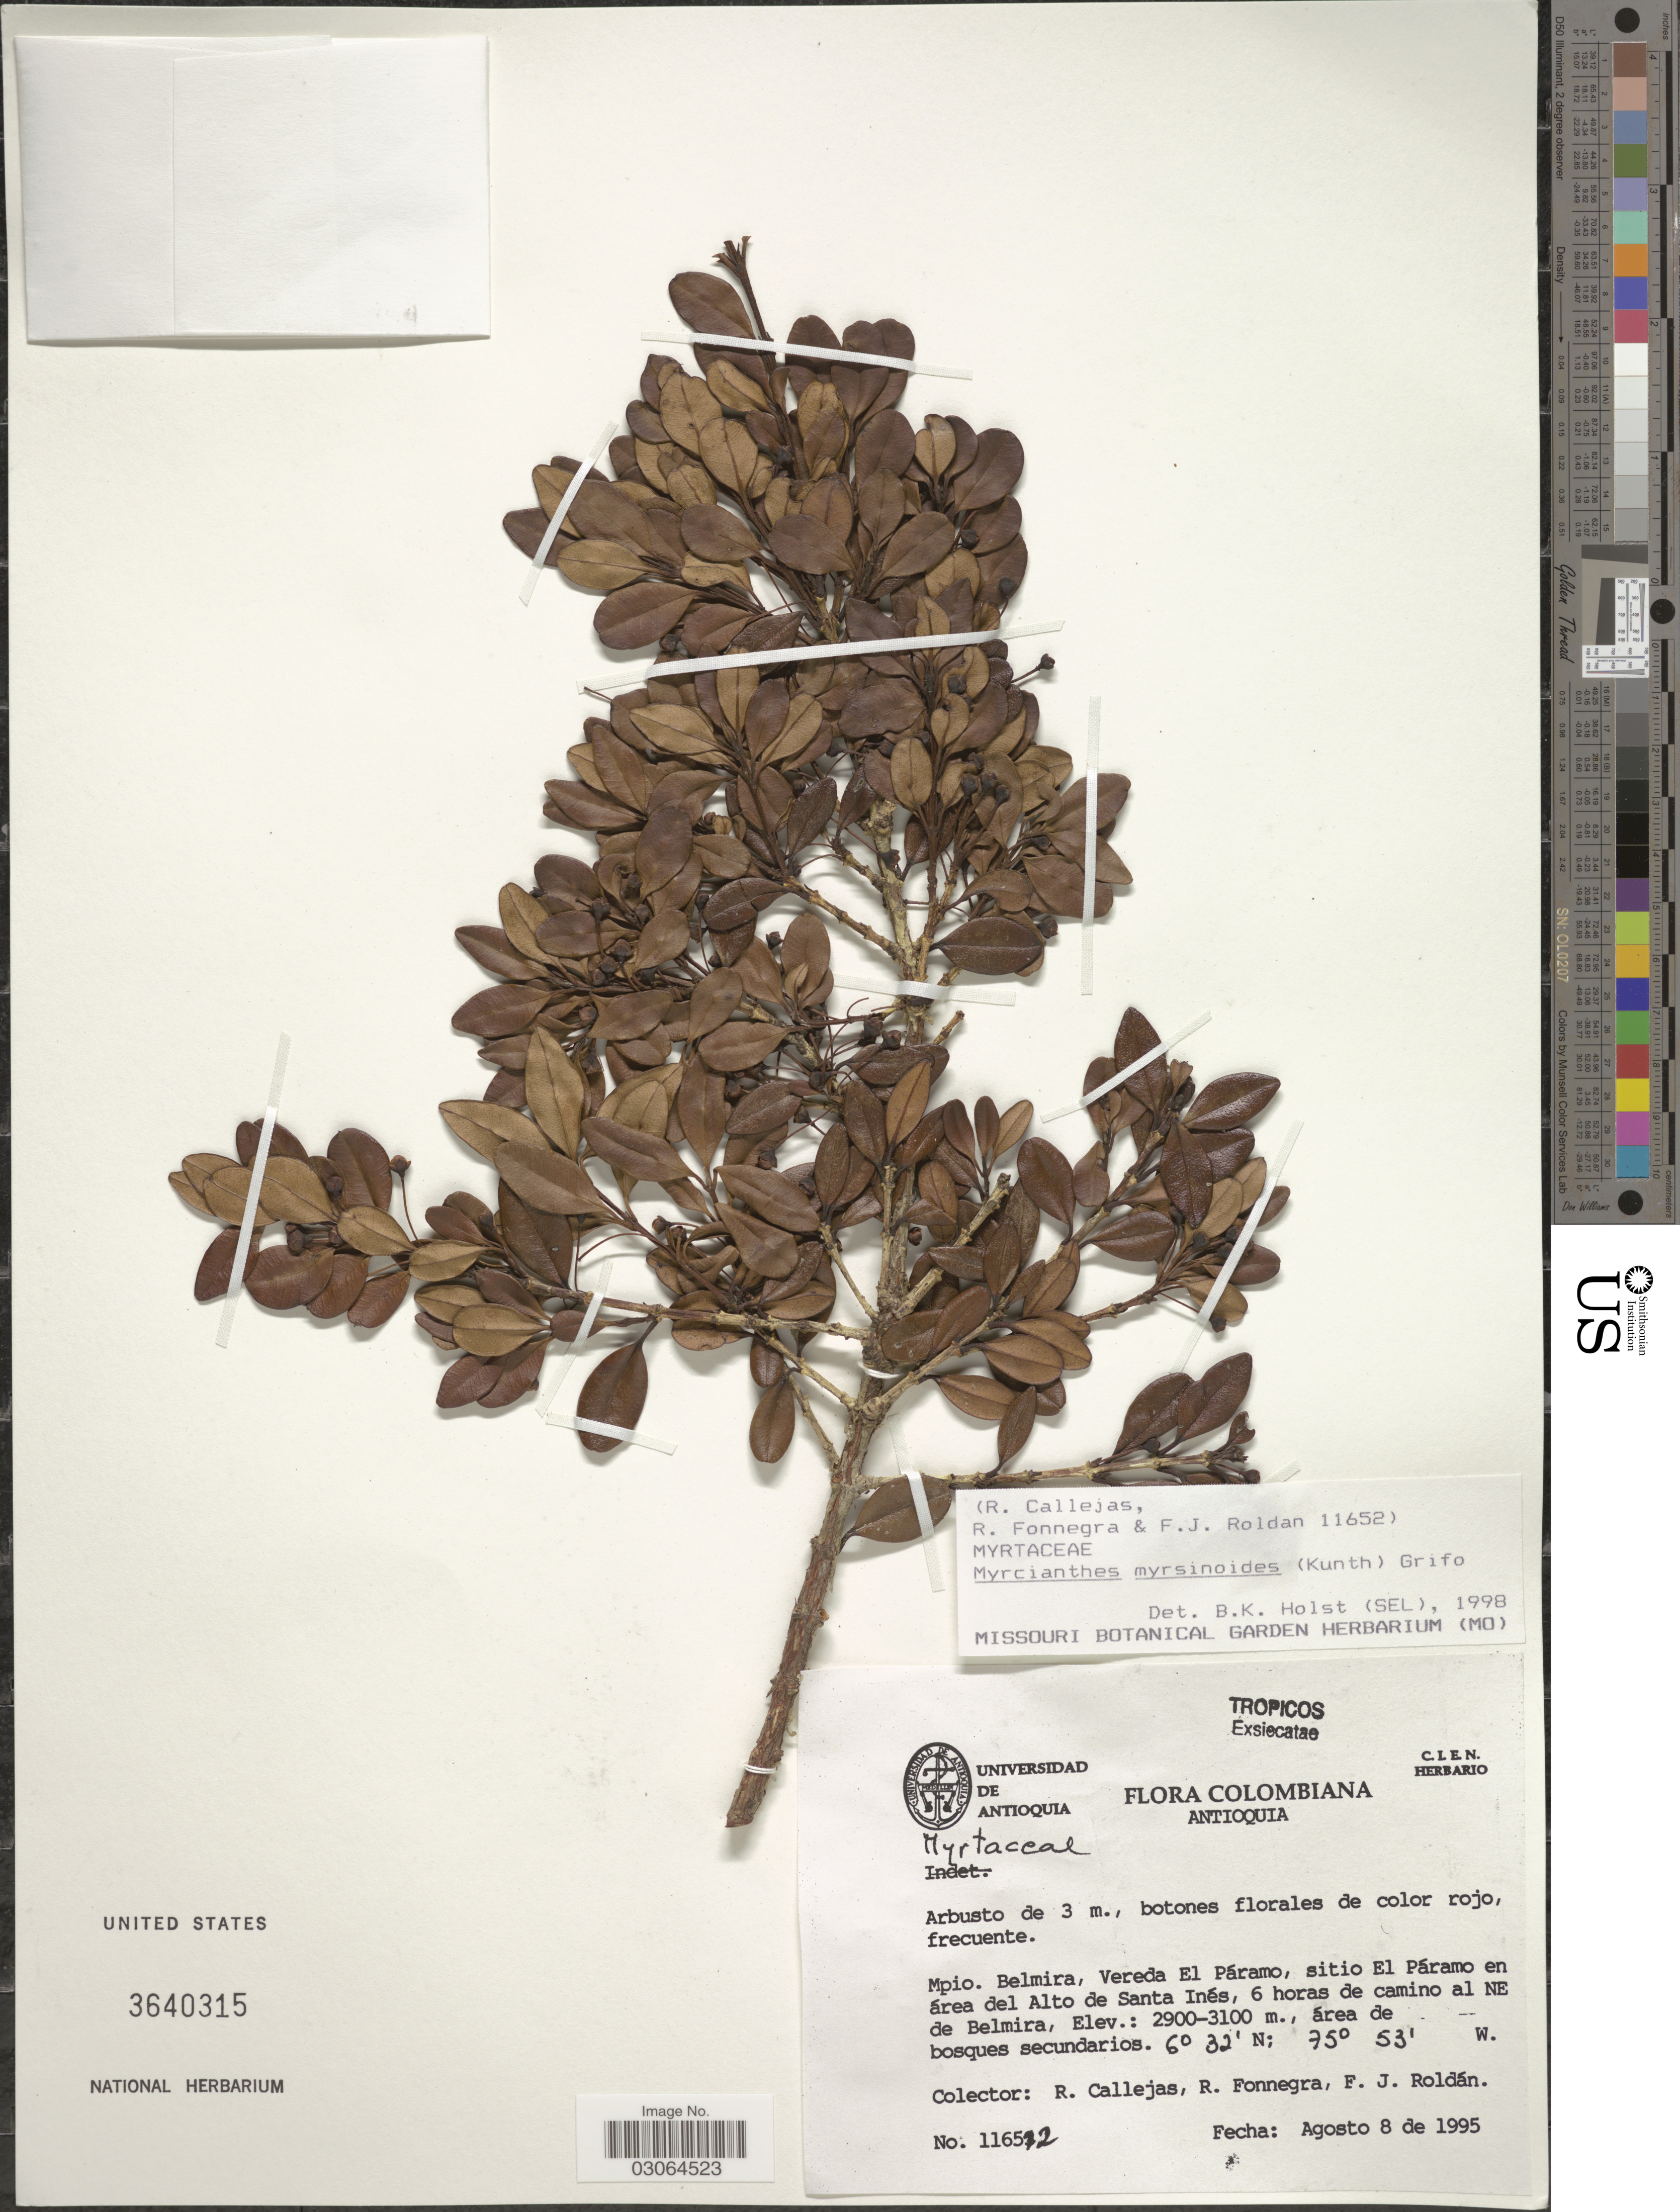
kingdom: Plantae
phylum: Tracheophyta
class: Magnoliopsida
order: Myrtales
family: Myrtaceae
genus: Myrcianthes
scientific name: Myrcianthes myrsinoides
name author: (Kunth) Grifo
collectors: R. Callejas, R. Fonnegra & F. J. Roldán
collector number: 116512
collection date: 1995-08-08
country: Colombia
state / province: Antioquia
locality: Mpio. Belmira, Vereda El Páramo, sitio El Páramo en área del Alto de Santa Inés, 6 horas de camino el NE de Belmira.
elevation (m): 2900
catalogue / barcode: US 3640315